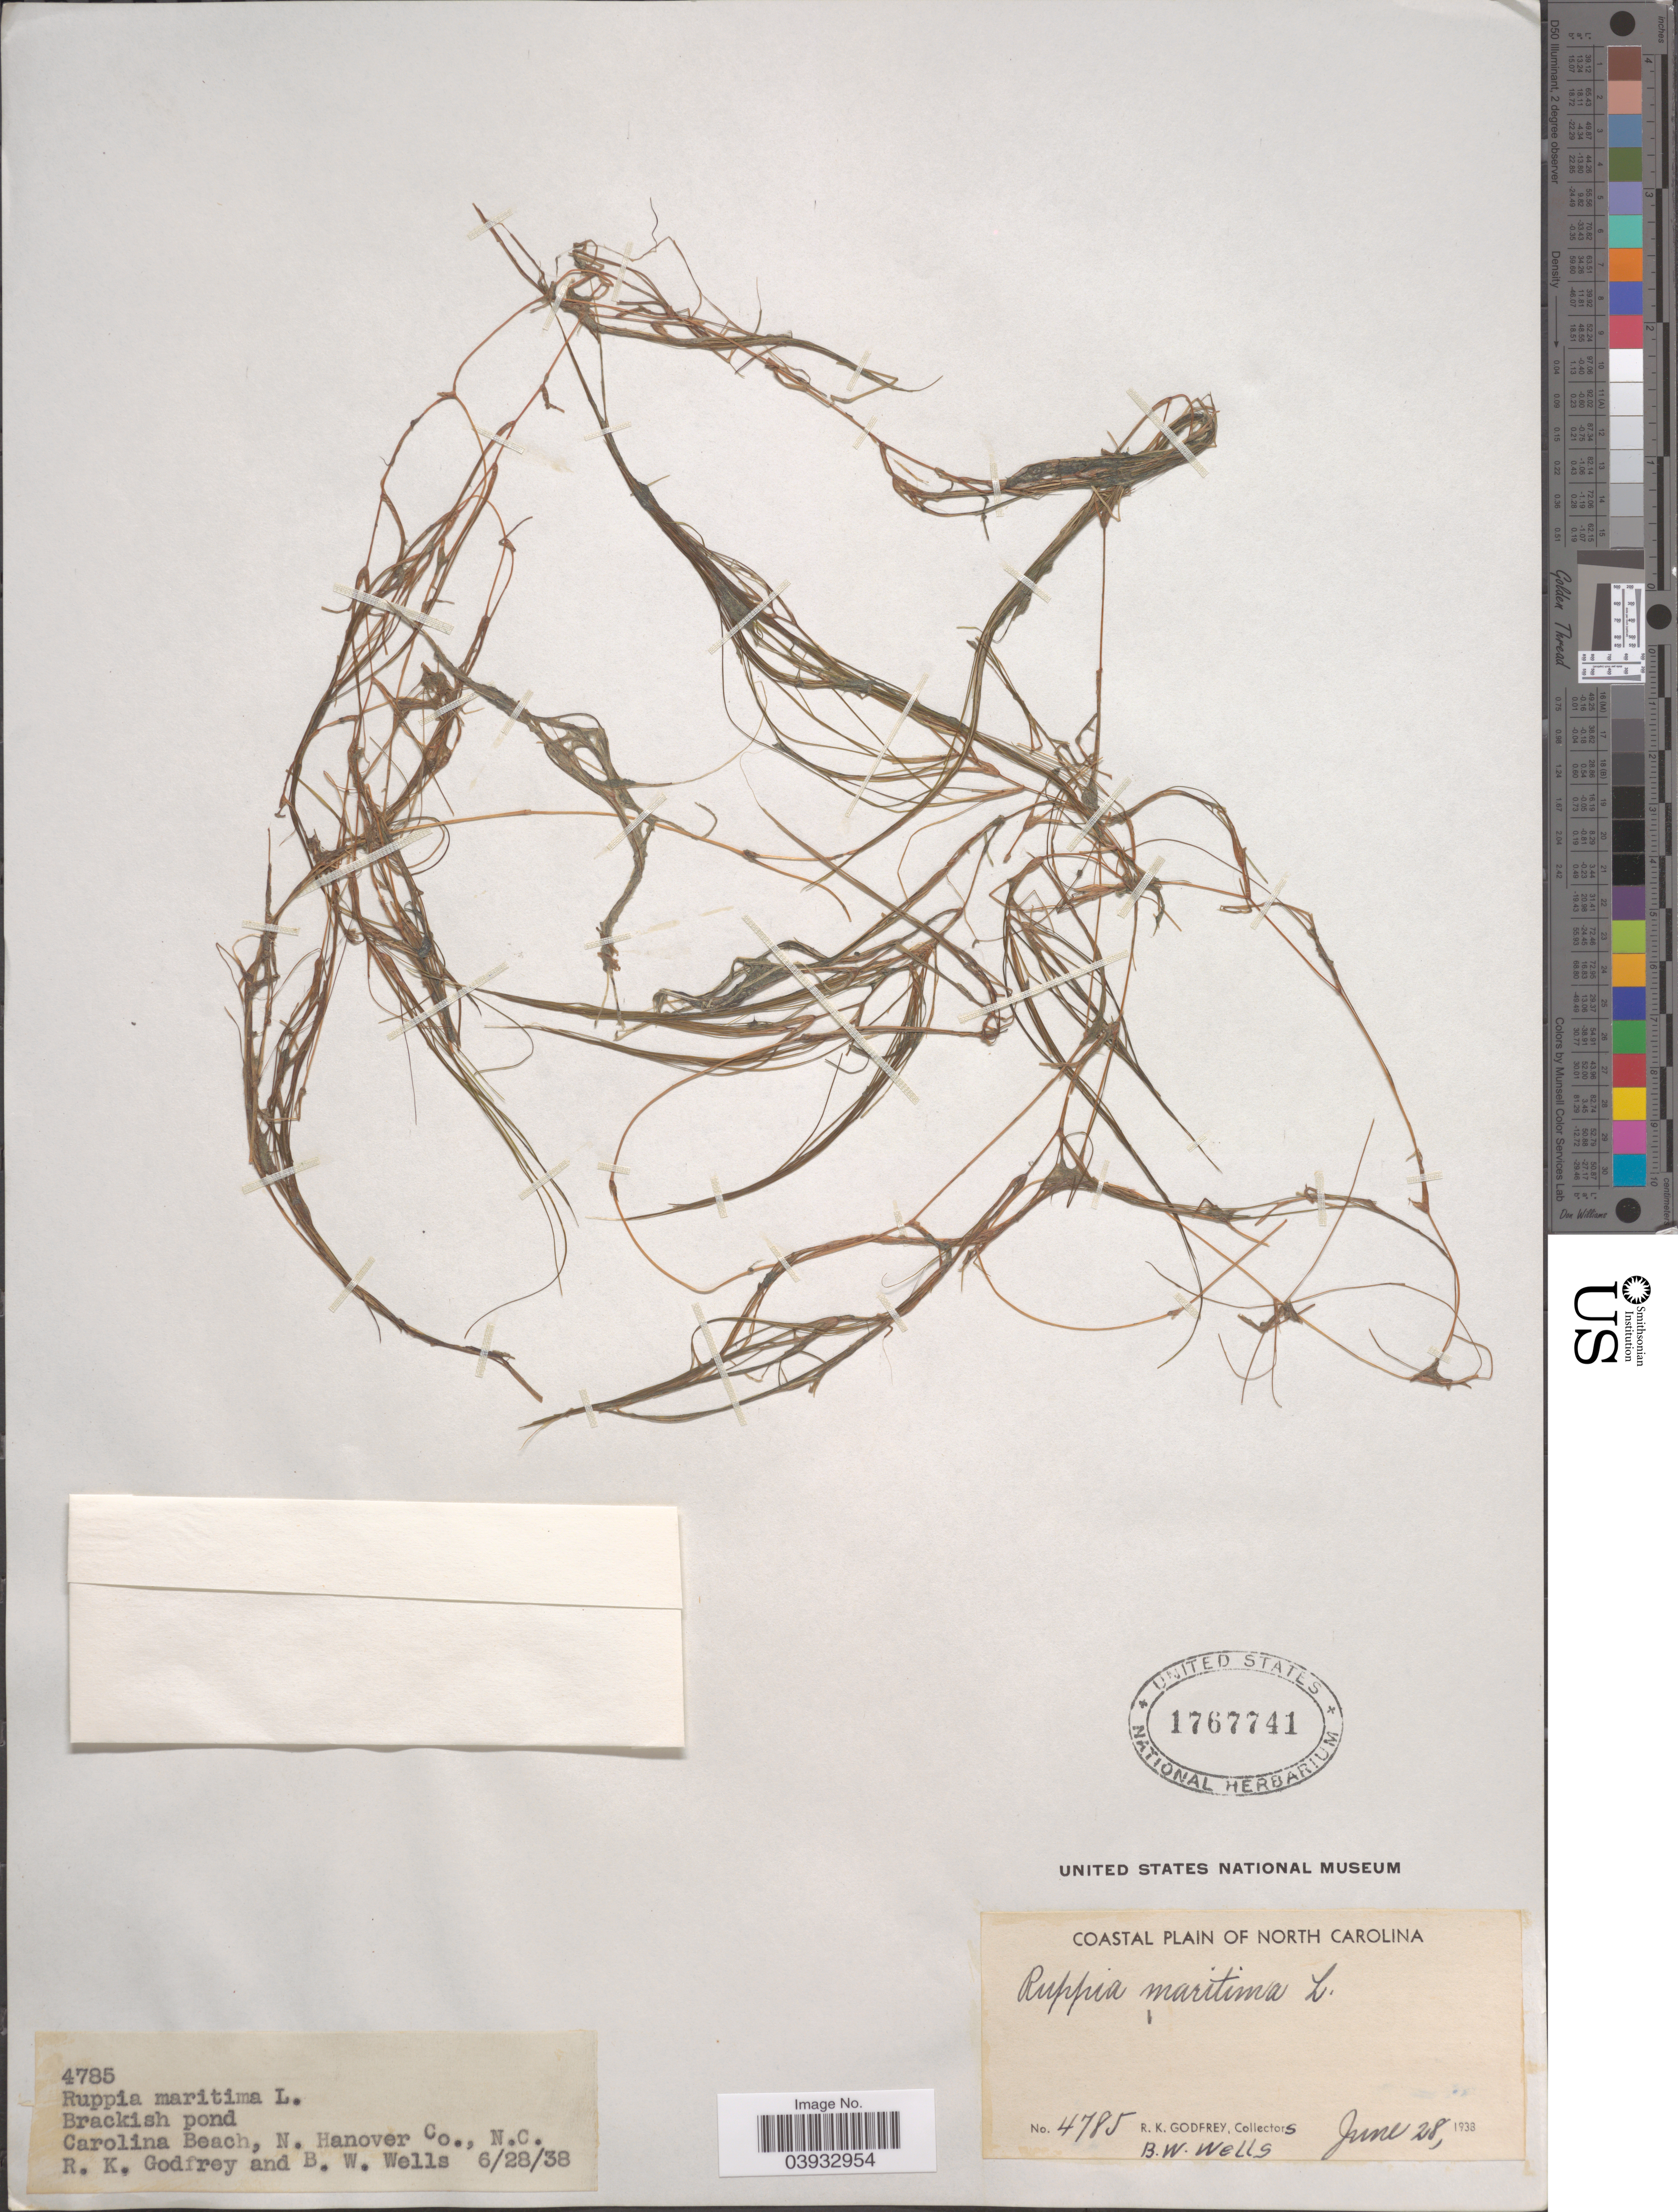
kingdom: Plantae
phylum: Tracheophyta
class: Liliopsida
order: Alismatales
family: Ruppiaceae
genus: Ruppia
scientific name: Ruppia maritima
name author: L.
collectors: R. K. Godfrey & B. Wells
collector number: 4785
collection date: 1938-06-28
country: United States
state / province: North Carolina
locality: Coastal Plain of North Carolina. Carolina Beach, N. Hanover Co.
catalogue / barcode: US 1767741